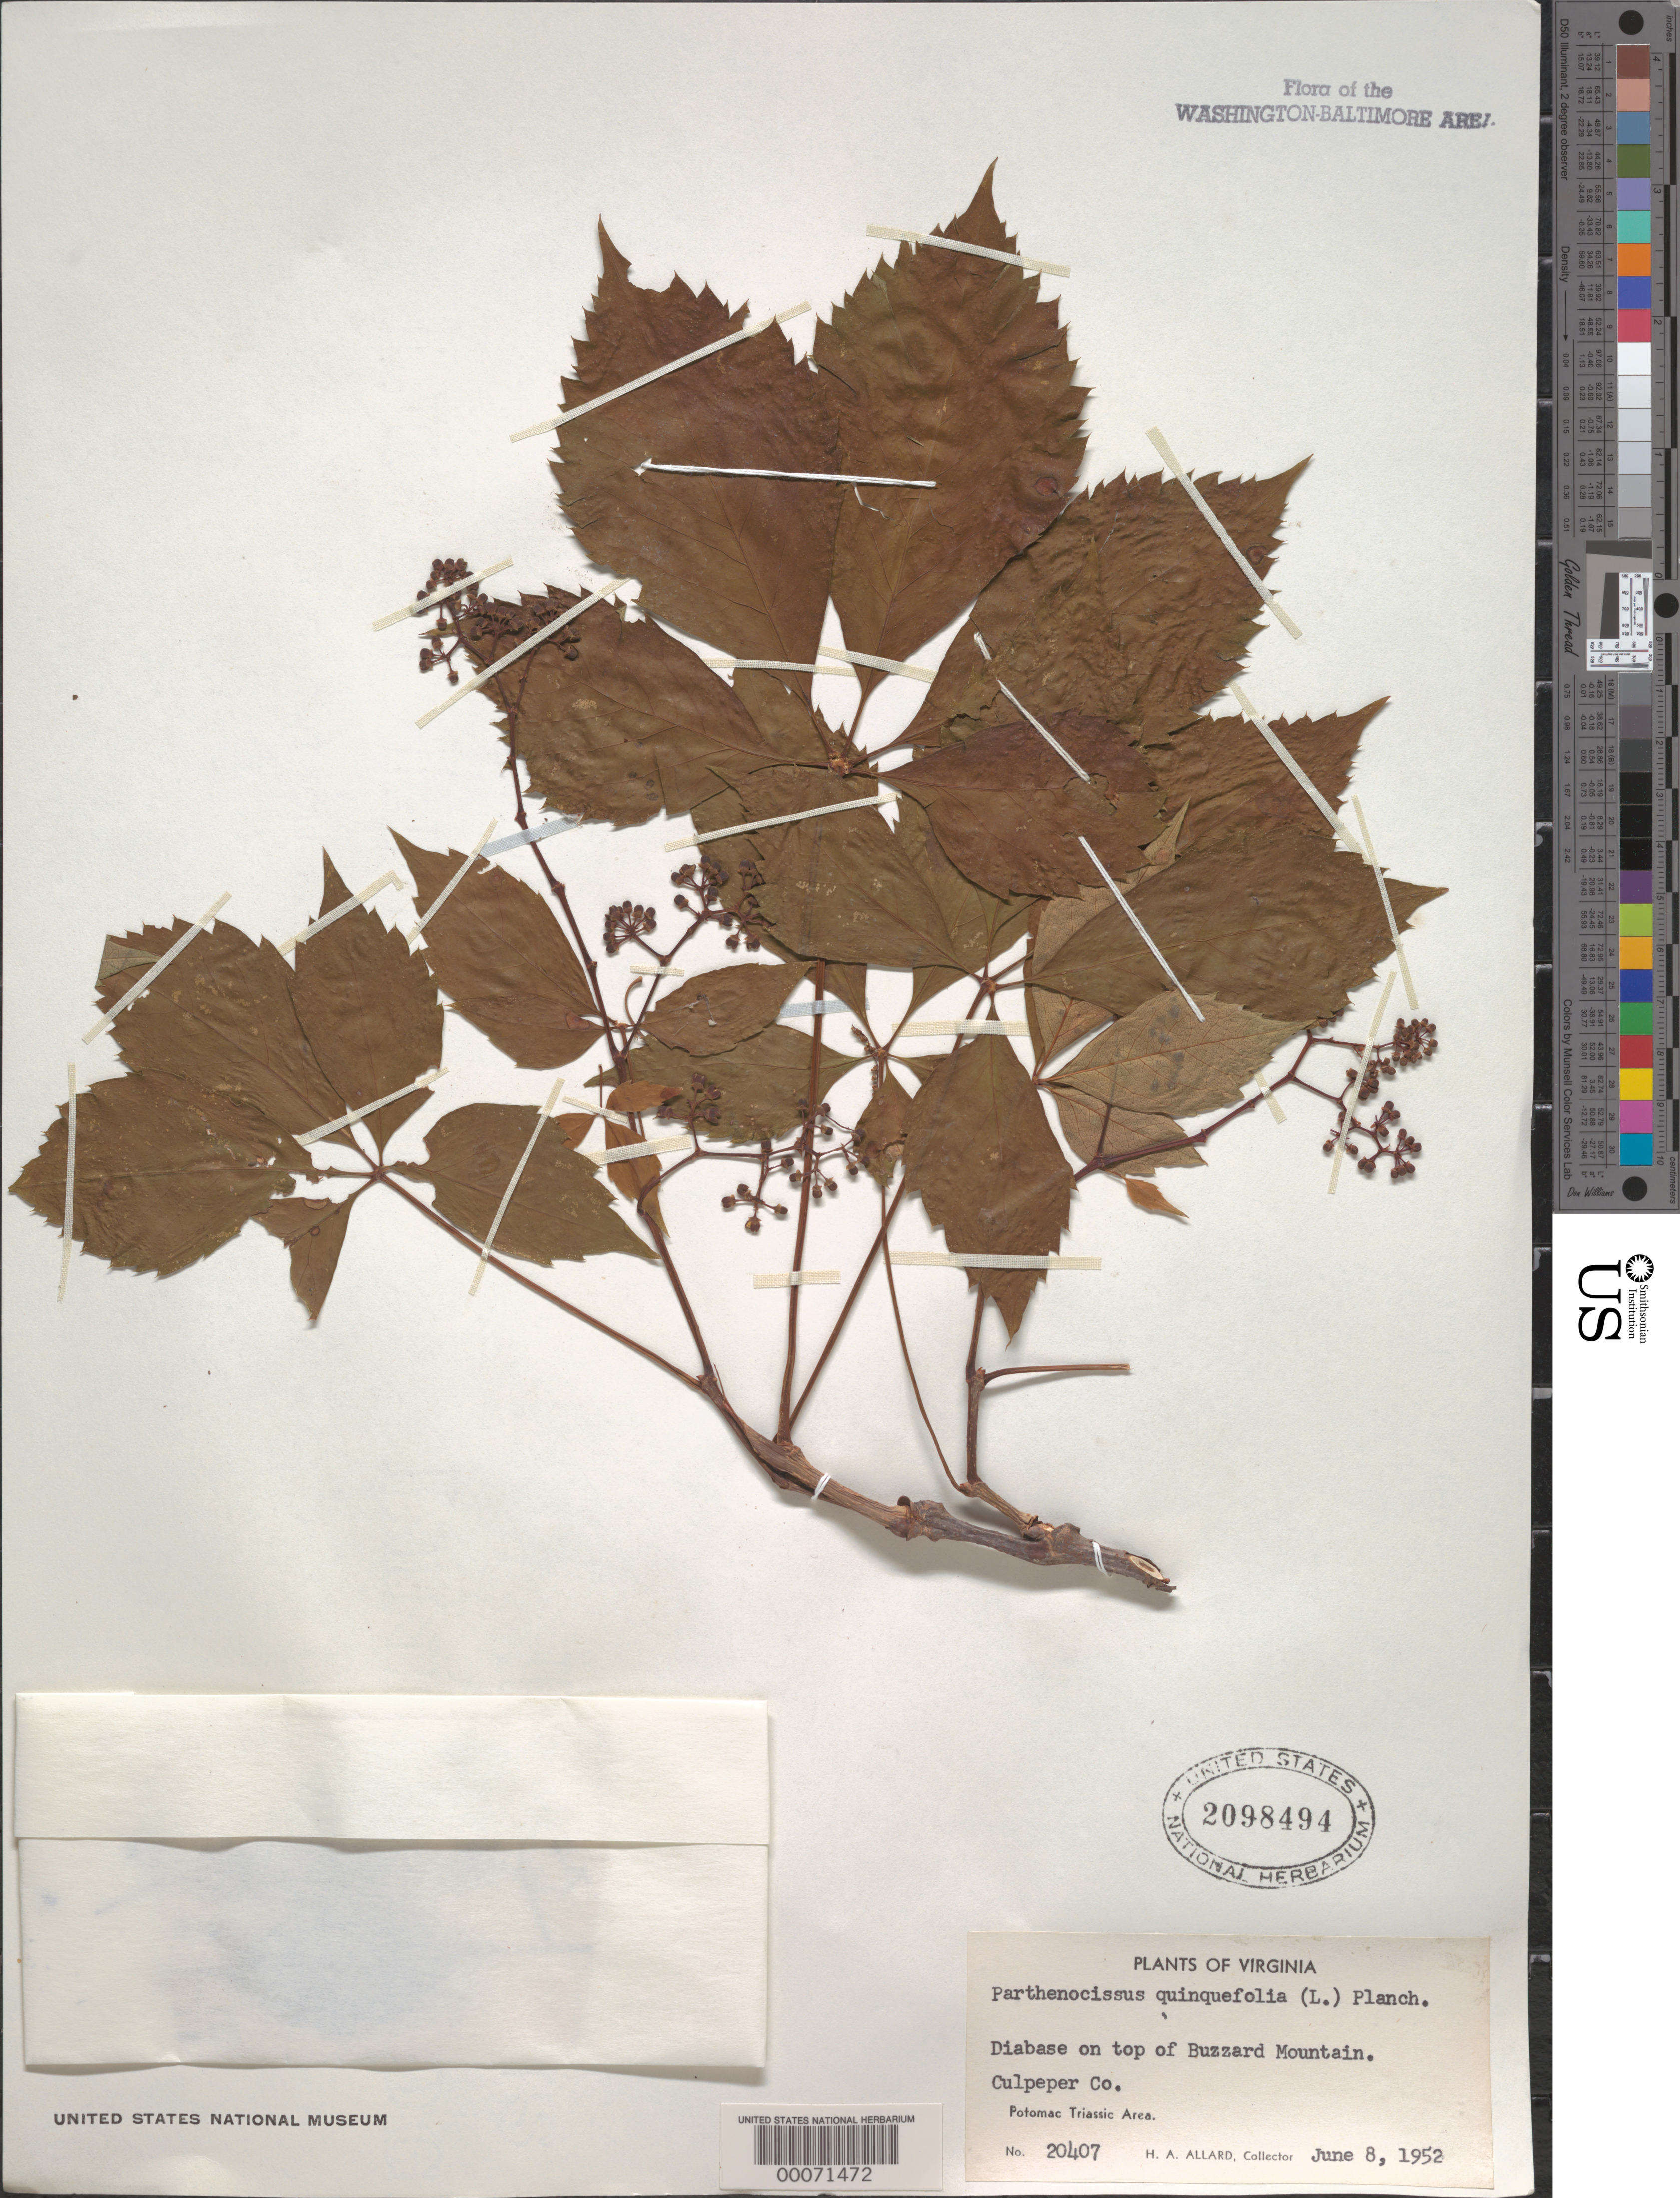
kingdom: Plantae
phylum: Tracheophyta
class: Magnoliopsida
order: Vitales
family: Vitaceae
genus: Parthenocissus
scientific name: Parthenocissus quinquefolia f. hirsuta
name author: (Pursh) Fernald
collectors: H. A. Allard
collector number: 20407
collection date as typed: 08 Jun 1952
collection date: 1952-06-08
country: United States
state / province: Virginia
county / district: Culpeper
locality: Buzzard Mountain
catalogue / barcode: US 2098494